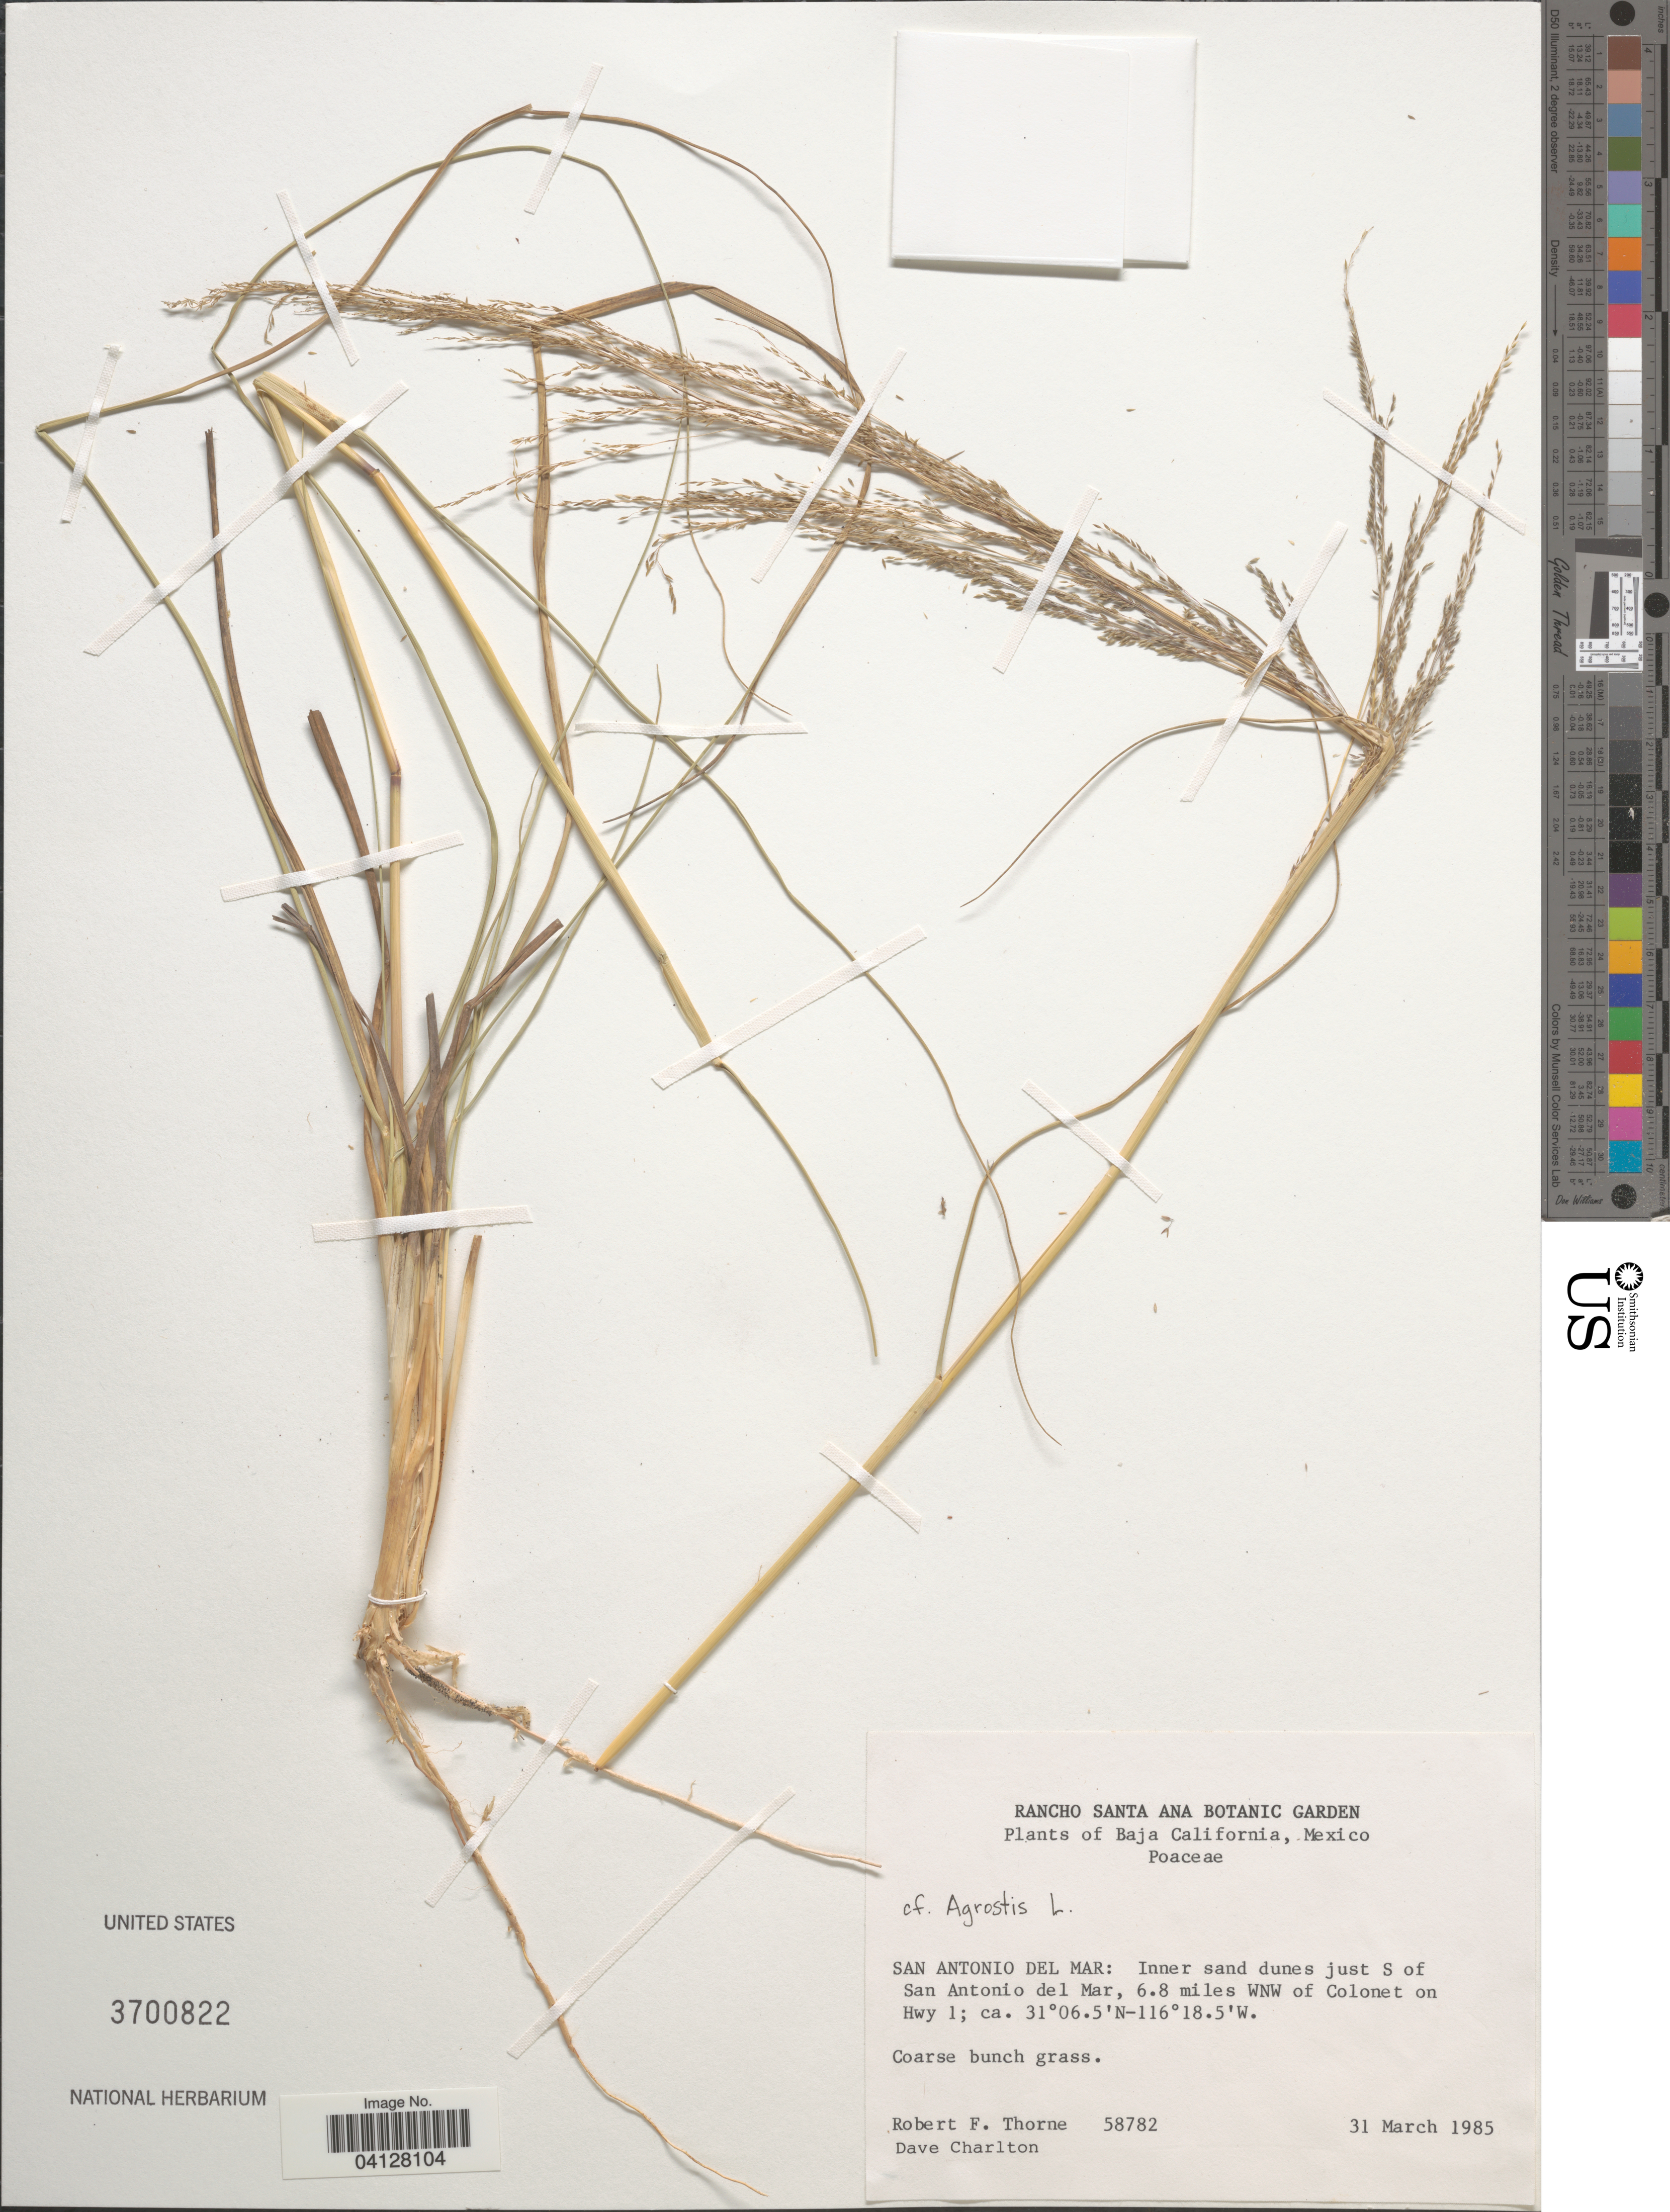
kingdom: Plantae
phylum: Tracheophyta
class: Liliopsida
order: Poales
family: Poaceae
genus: Agrostis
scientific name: Agrostis sp.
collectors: R. F. Thorne & D. Charlton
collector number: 58782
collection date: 1985-03-31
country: Mexico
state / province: Baja California Norte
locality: San Antonio del Mar: Innder sand dunes just S of San Antonio del Mar, 6.8 miles WNW of Colonet on Hwy 1.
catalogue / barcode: US 3700822